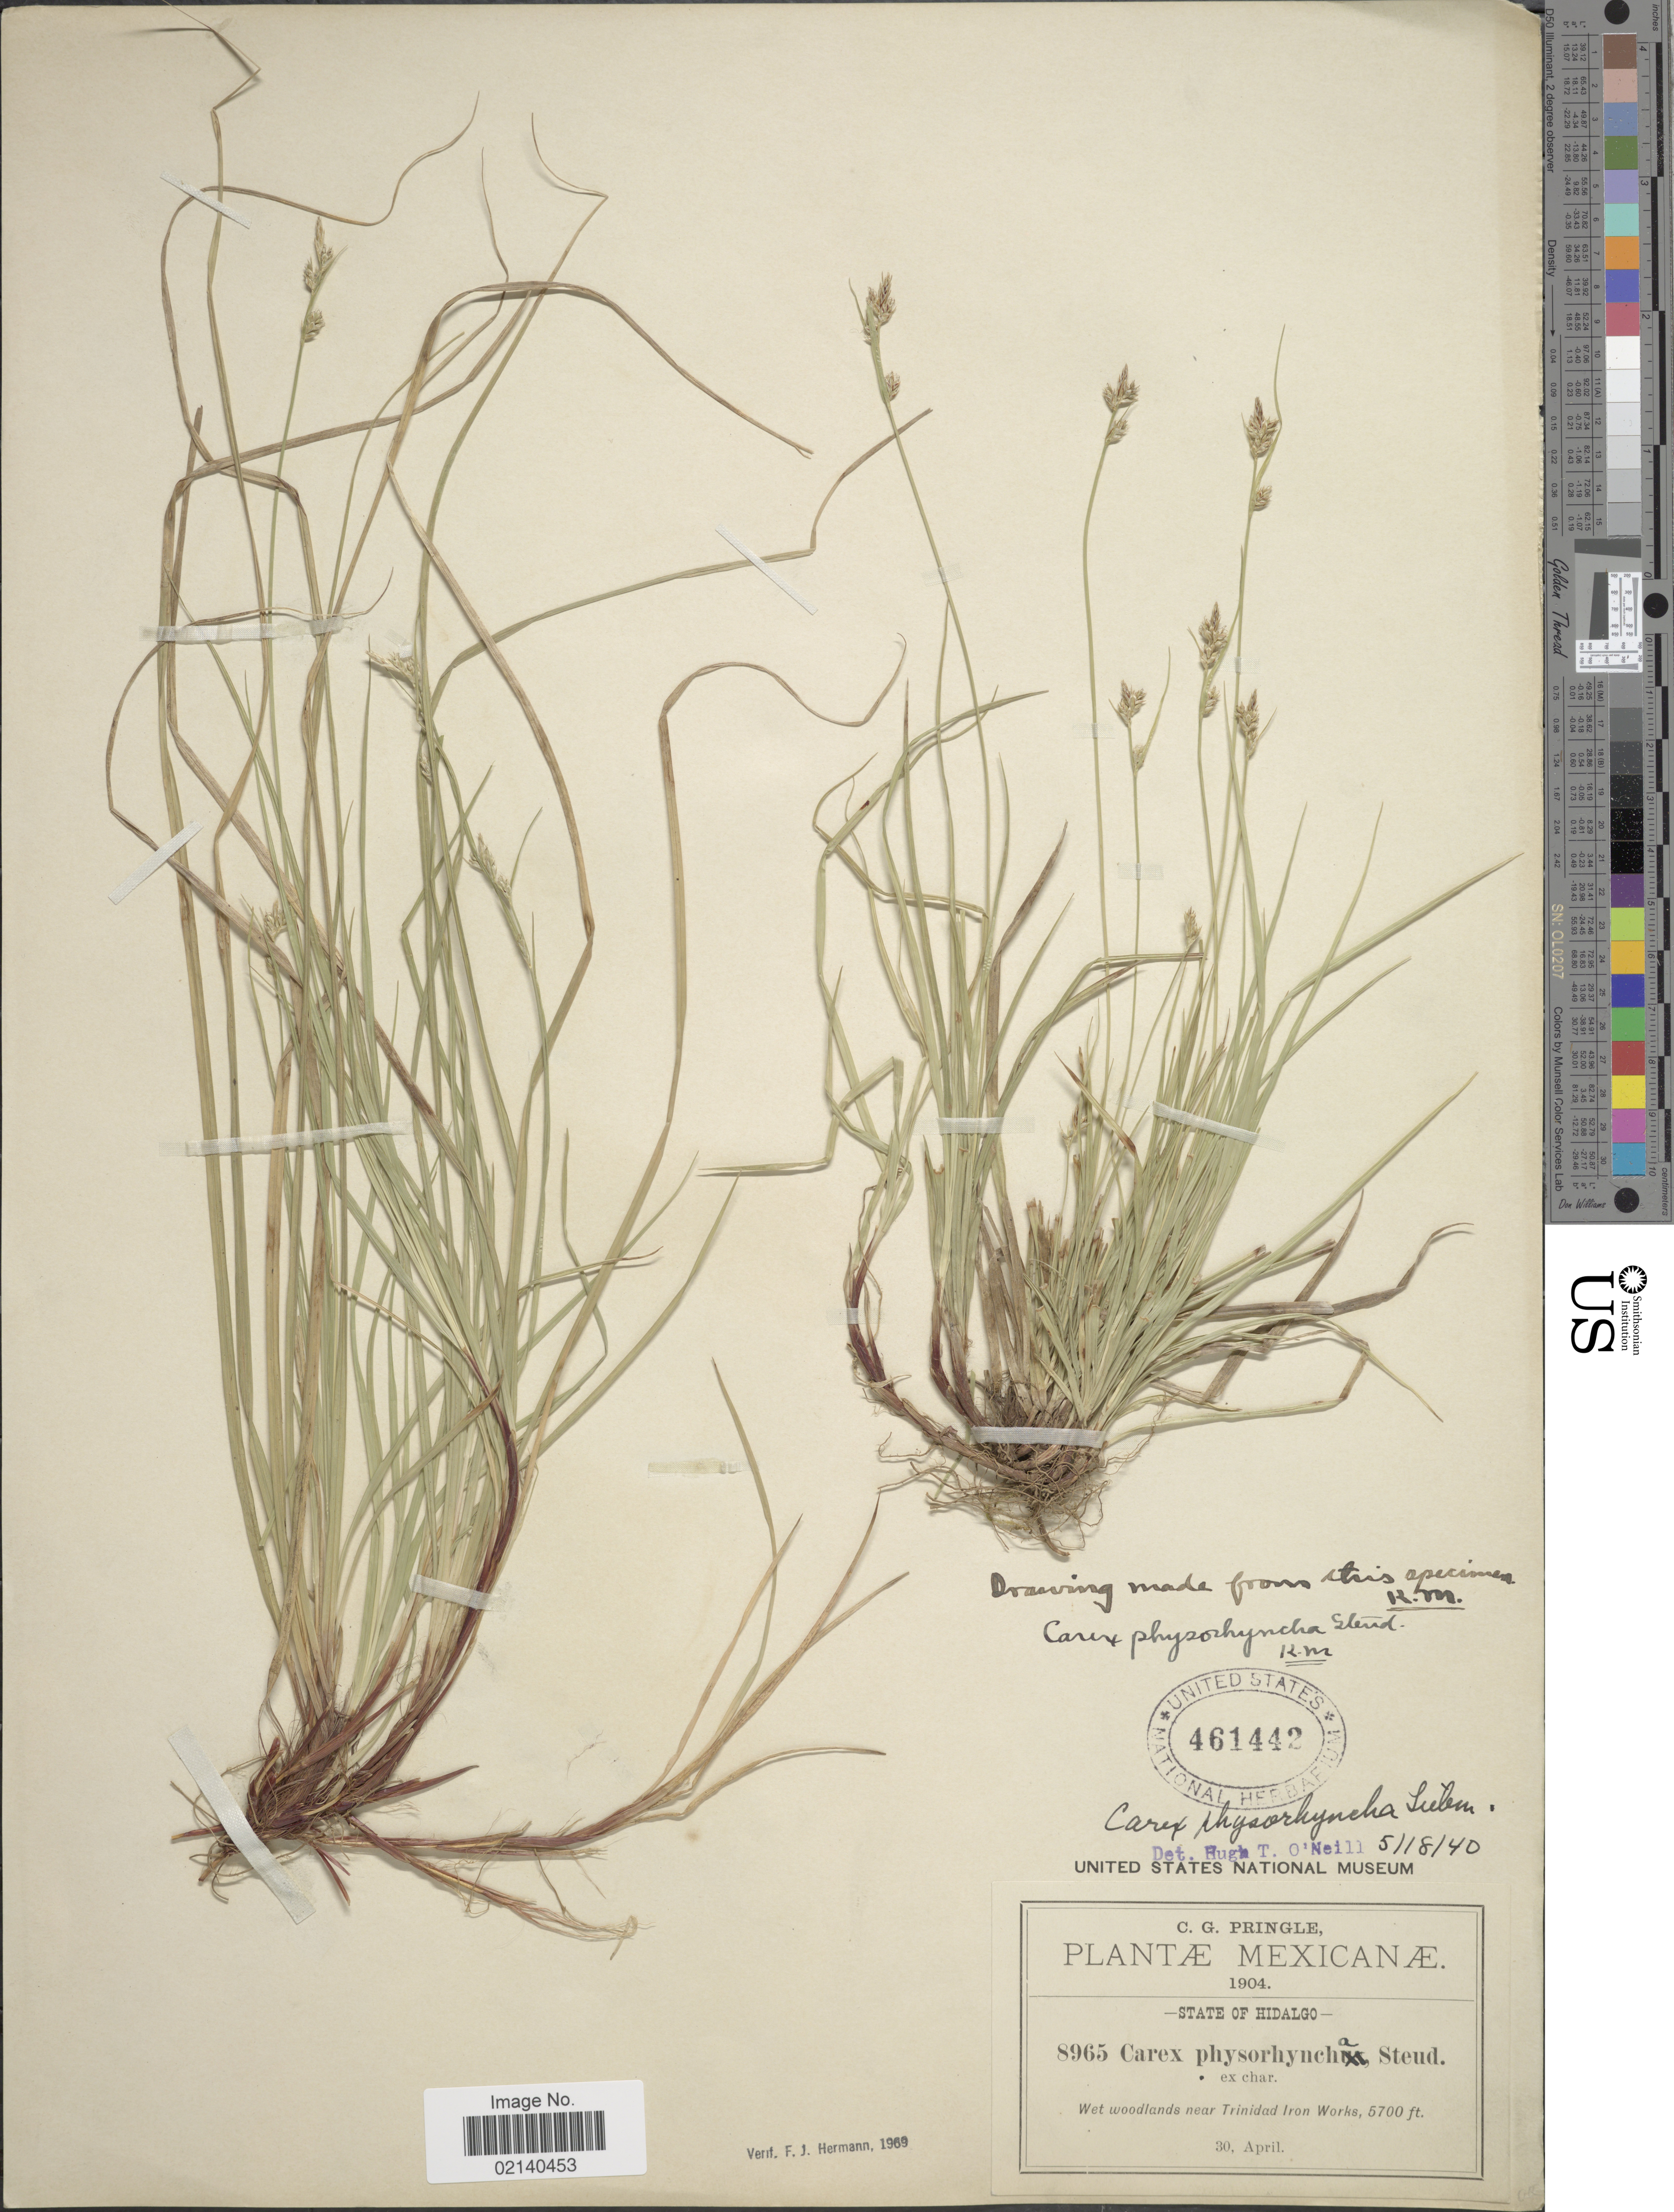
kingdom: Plantae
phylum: Tracheophyta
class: Liliopsida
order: Poales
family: Cyperaceae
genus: Carex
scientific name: Carex physorhyncha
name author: Liebm. ex Steud.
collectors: C. G. Pringle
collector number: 8965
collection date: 1904-04-30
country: Mexico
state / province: Hidalgo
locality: Wet woodlands near Trinidad Iron Works.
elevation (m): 1737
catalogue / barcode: US 461442